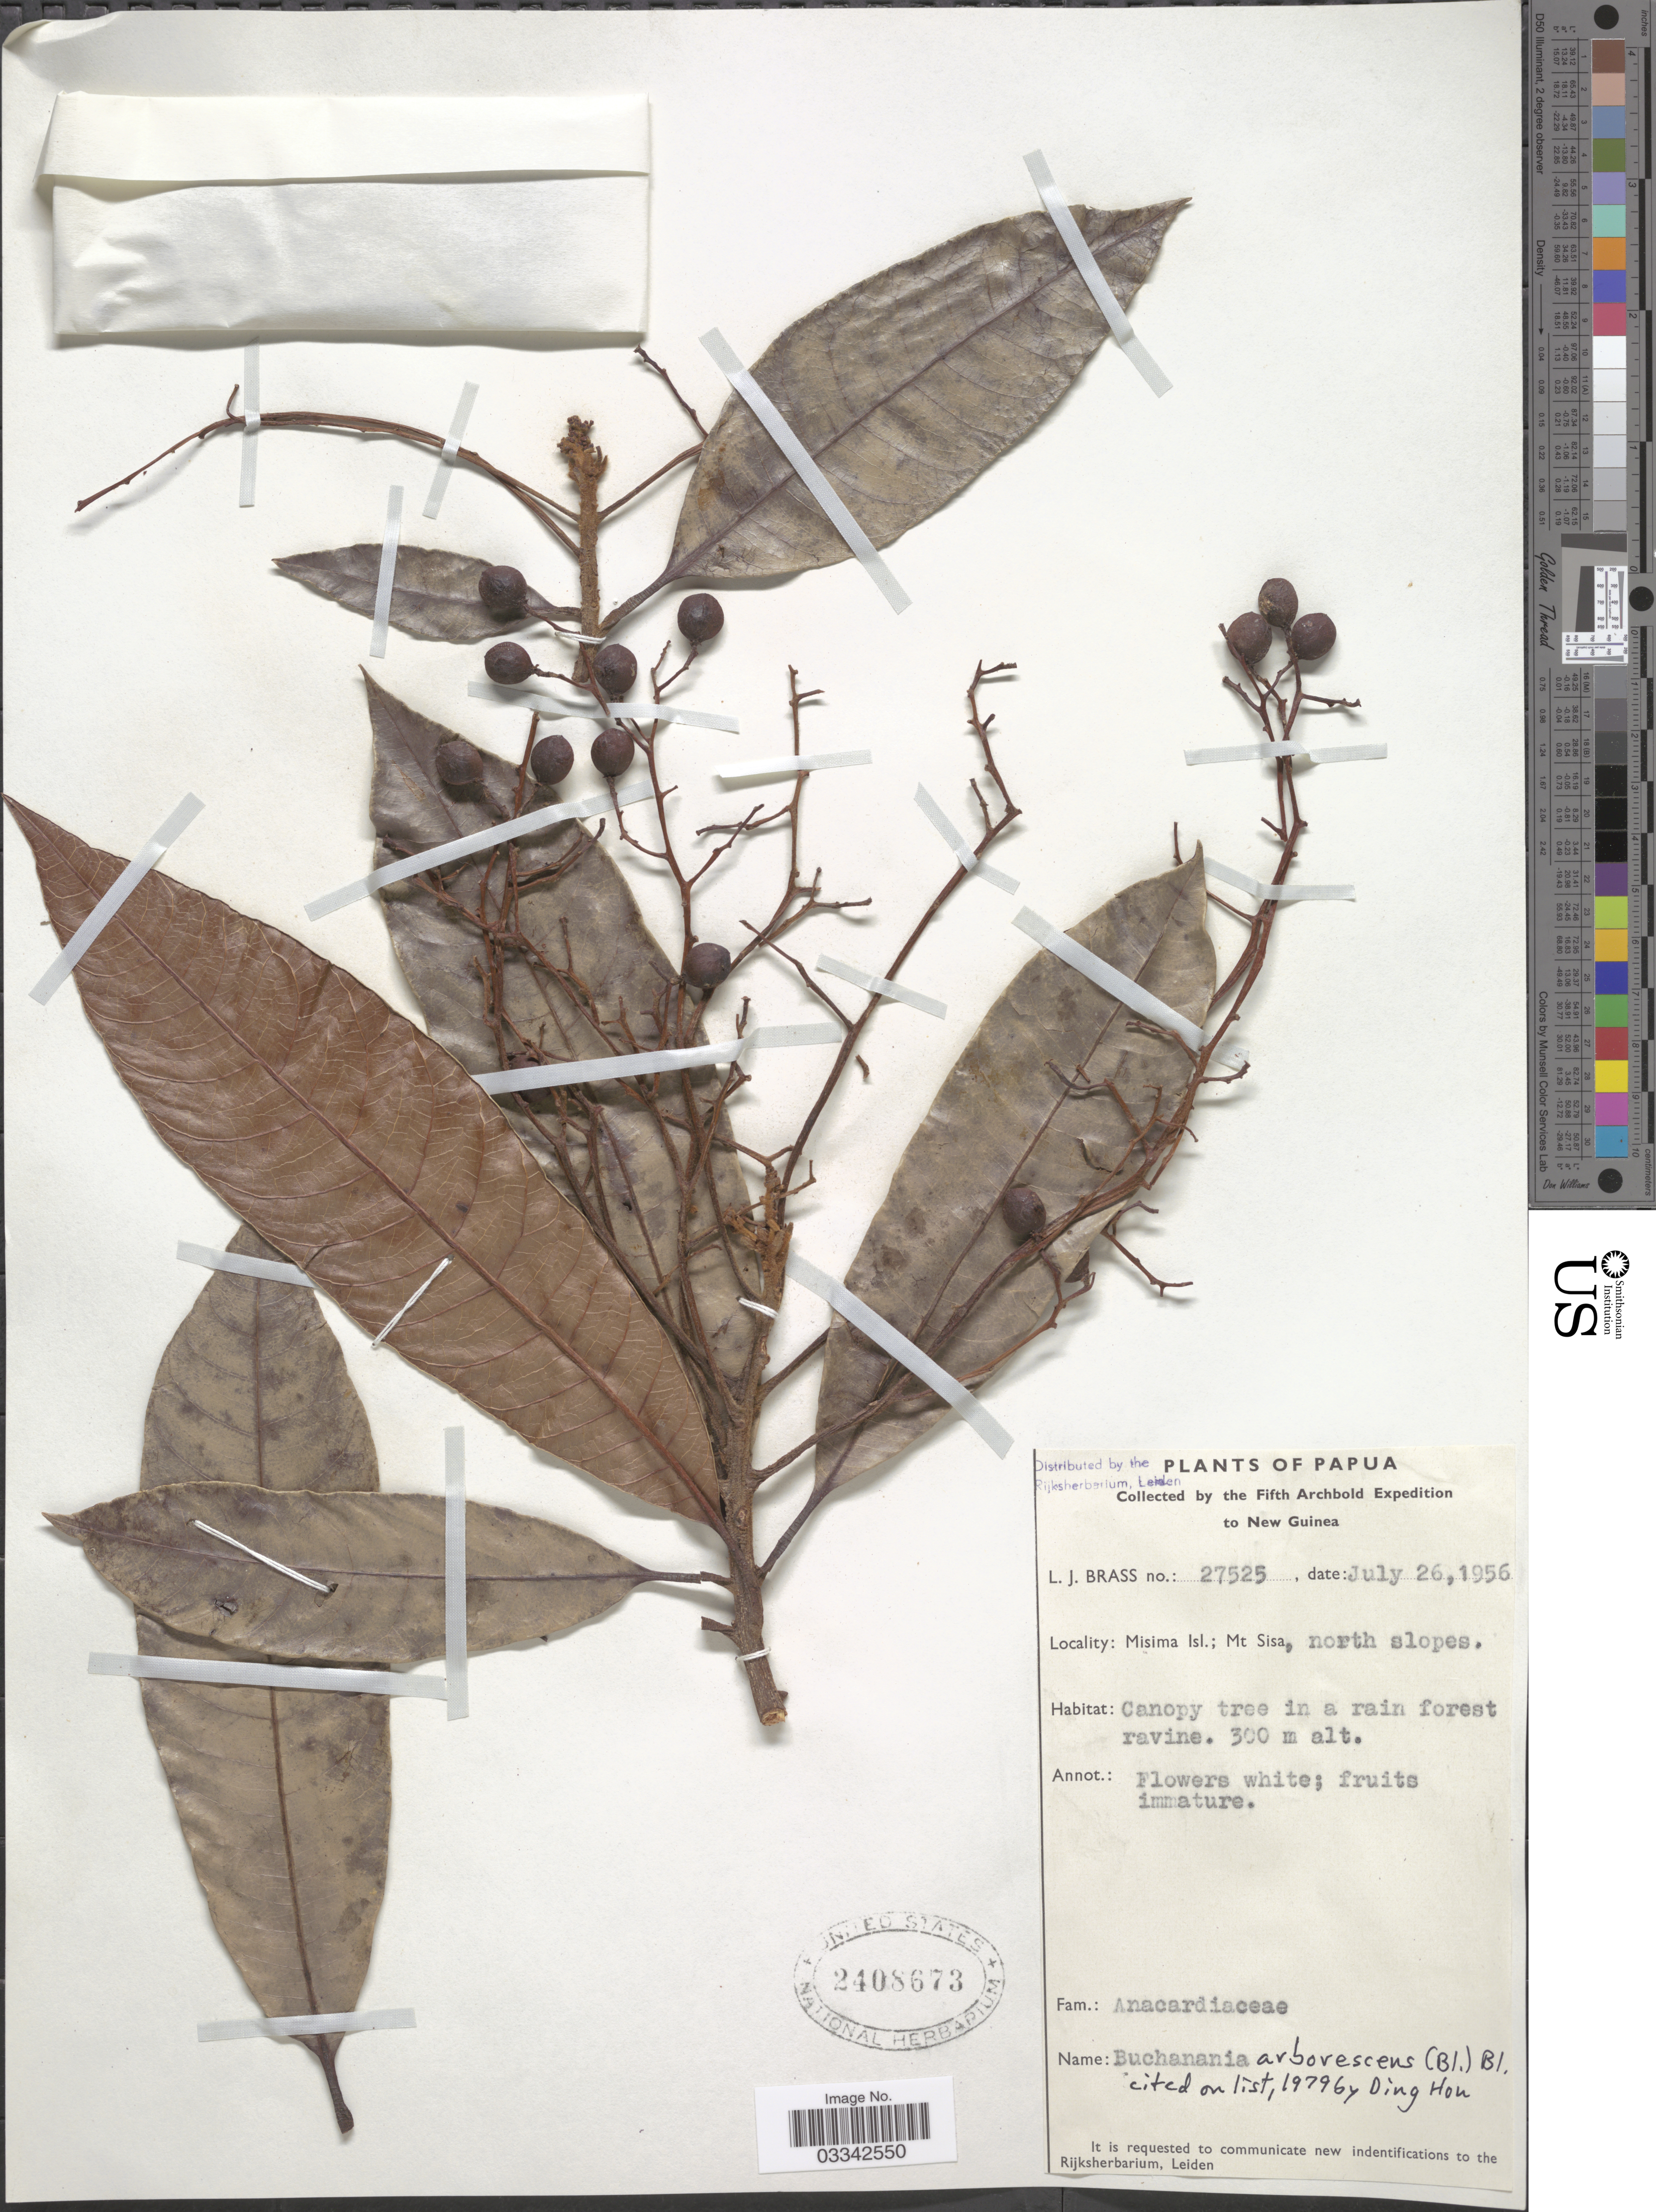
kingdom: Plantae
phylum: Tracheophyta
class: Magnoliopsida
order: Sapindales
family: Anacardiaceae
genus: Buchanania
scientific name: Buchanania arborescens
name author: (Blume) Blume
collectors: L. J. Brass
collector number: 27525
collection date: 1956-07-26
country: Papua New Guinea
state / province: Milne Bay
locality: New Guinea. Misima Isl.; Mt. Sisa, north slopes.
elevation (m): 300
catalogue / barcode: US 2408673